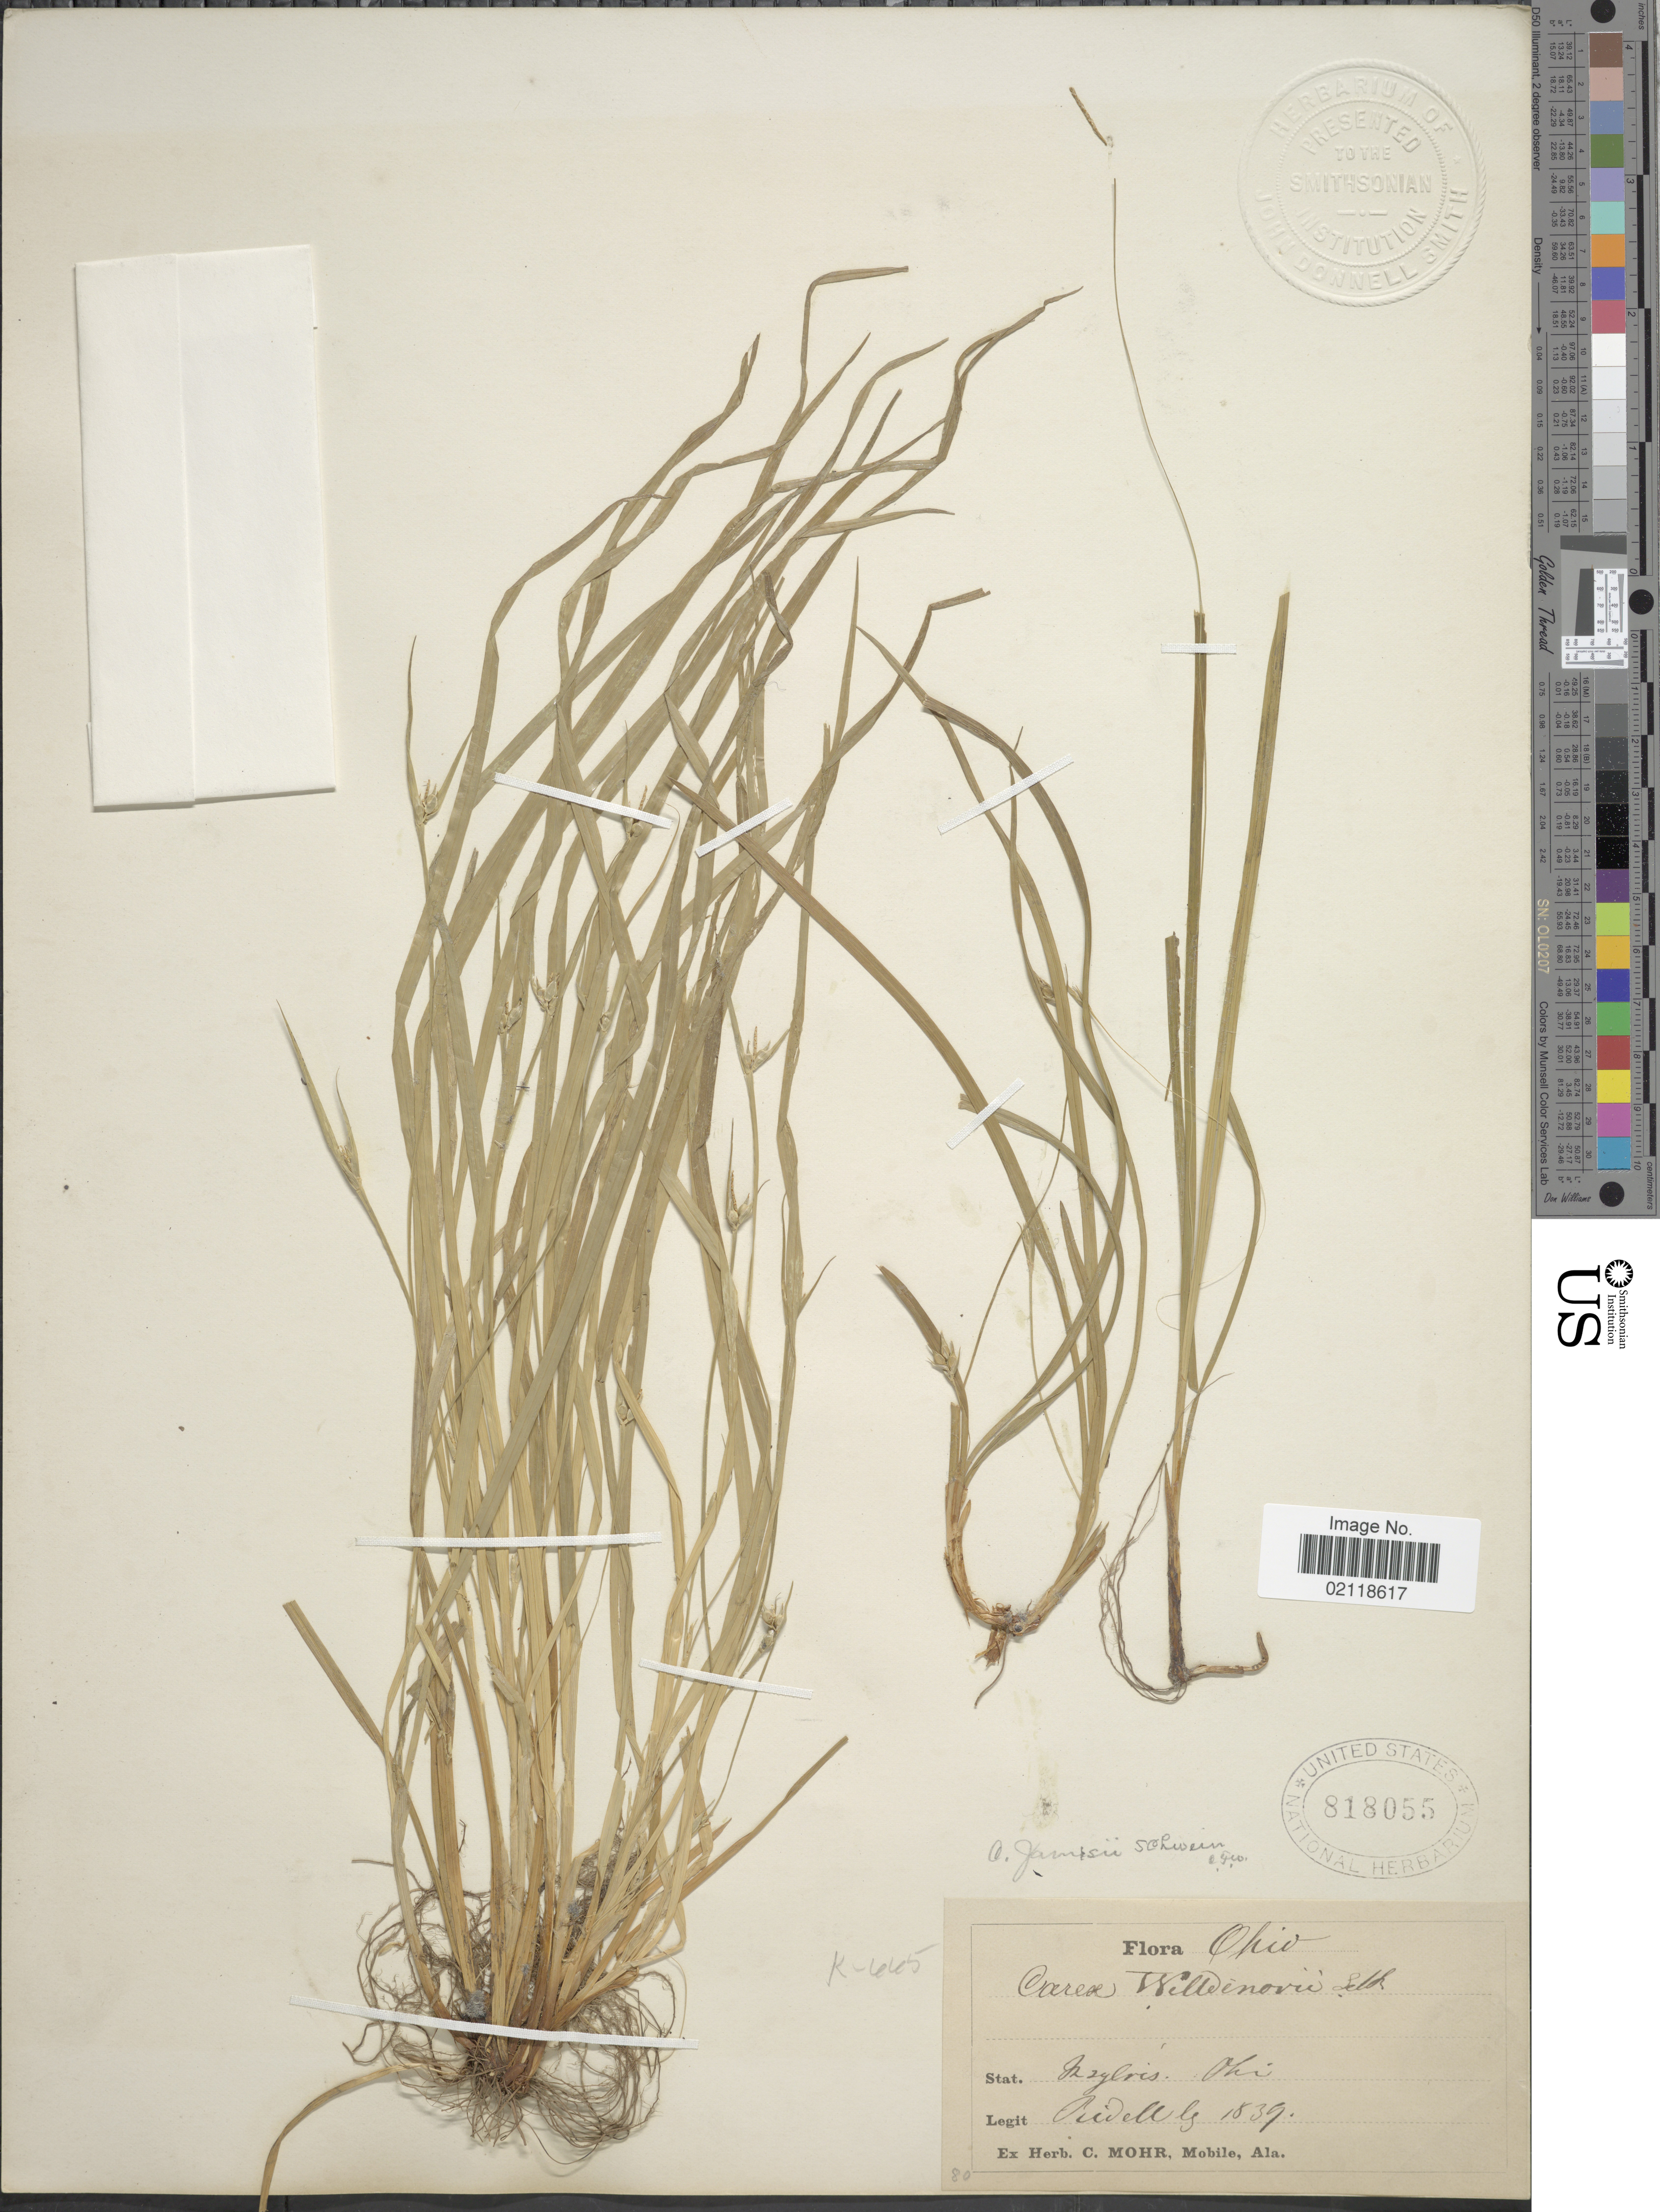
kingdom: Plantae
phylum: Tracheophyta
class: Liliopsida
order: Poales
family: Cyperaceae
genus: Carex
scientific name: Carex jamesii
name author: Schwein.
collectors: Ridell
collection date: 1839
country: United States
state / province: Ohio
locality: In sylvis.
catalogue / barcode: US 818055